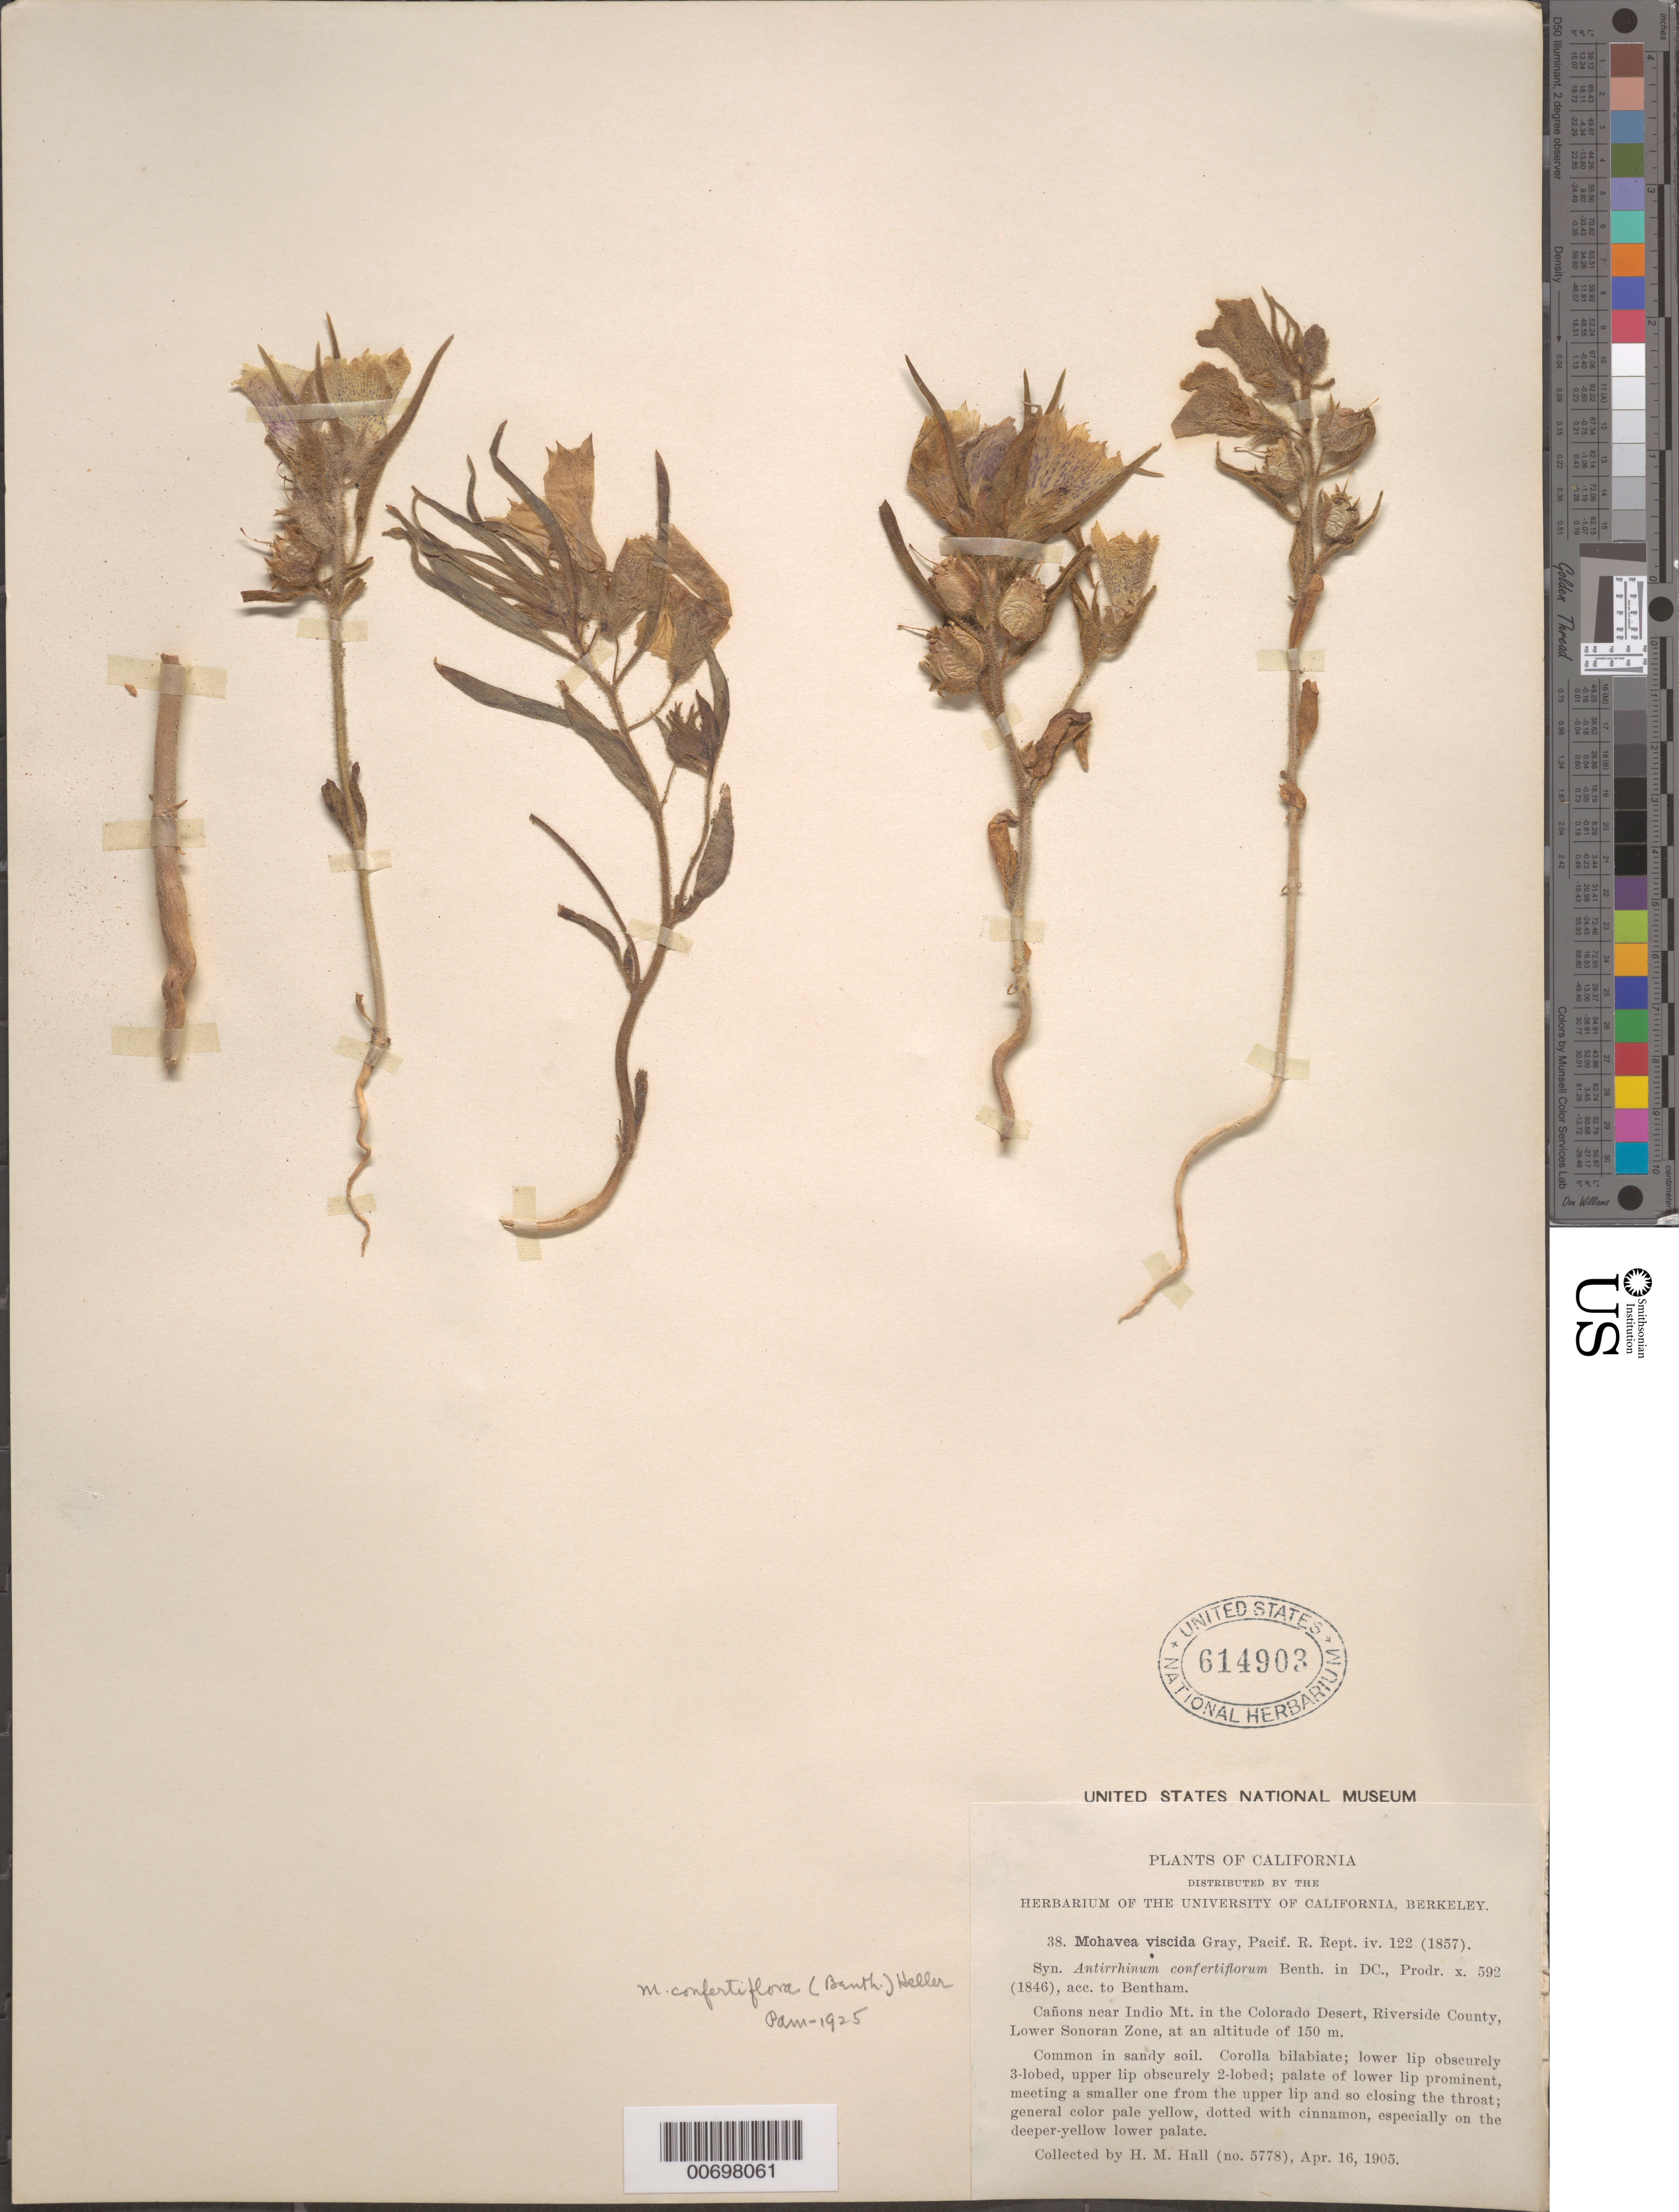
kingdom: Plantae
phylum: Tracheophyta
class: Magnoliopsida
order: Lamiales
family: Plantaginaceae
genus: Mohavea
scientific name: Mohavea confertiflora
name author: (A. DC.) A. Heller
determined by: Munz, Philip A.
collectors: H. M. Hall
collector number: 5778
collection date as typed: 16 Apr 1905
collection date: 1905-04-16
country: United States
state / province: California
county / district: Riverside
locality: Cañons near Indio Mt. in the Colorado Desert.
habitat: Lower Sonoran Zone.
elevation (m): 150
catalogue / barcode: US 614903